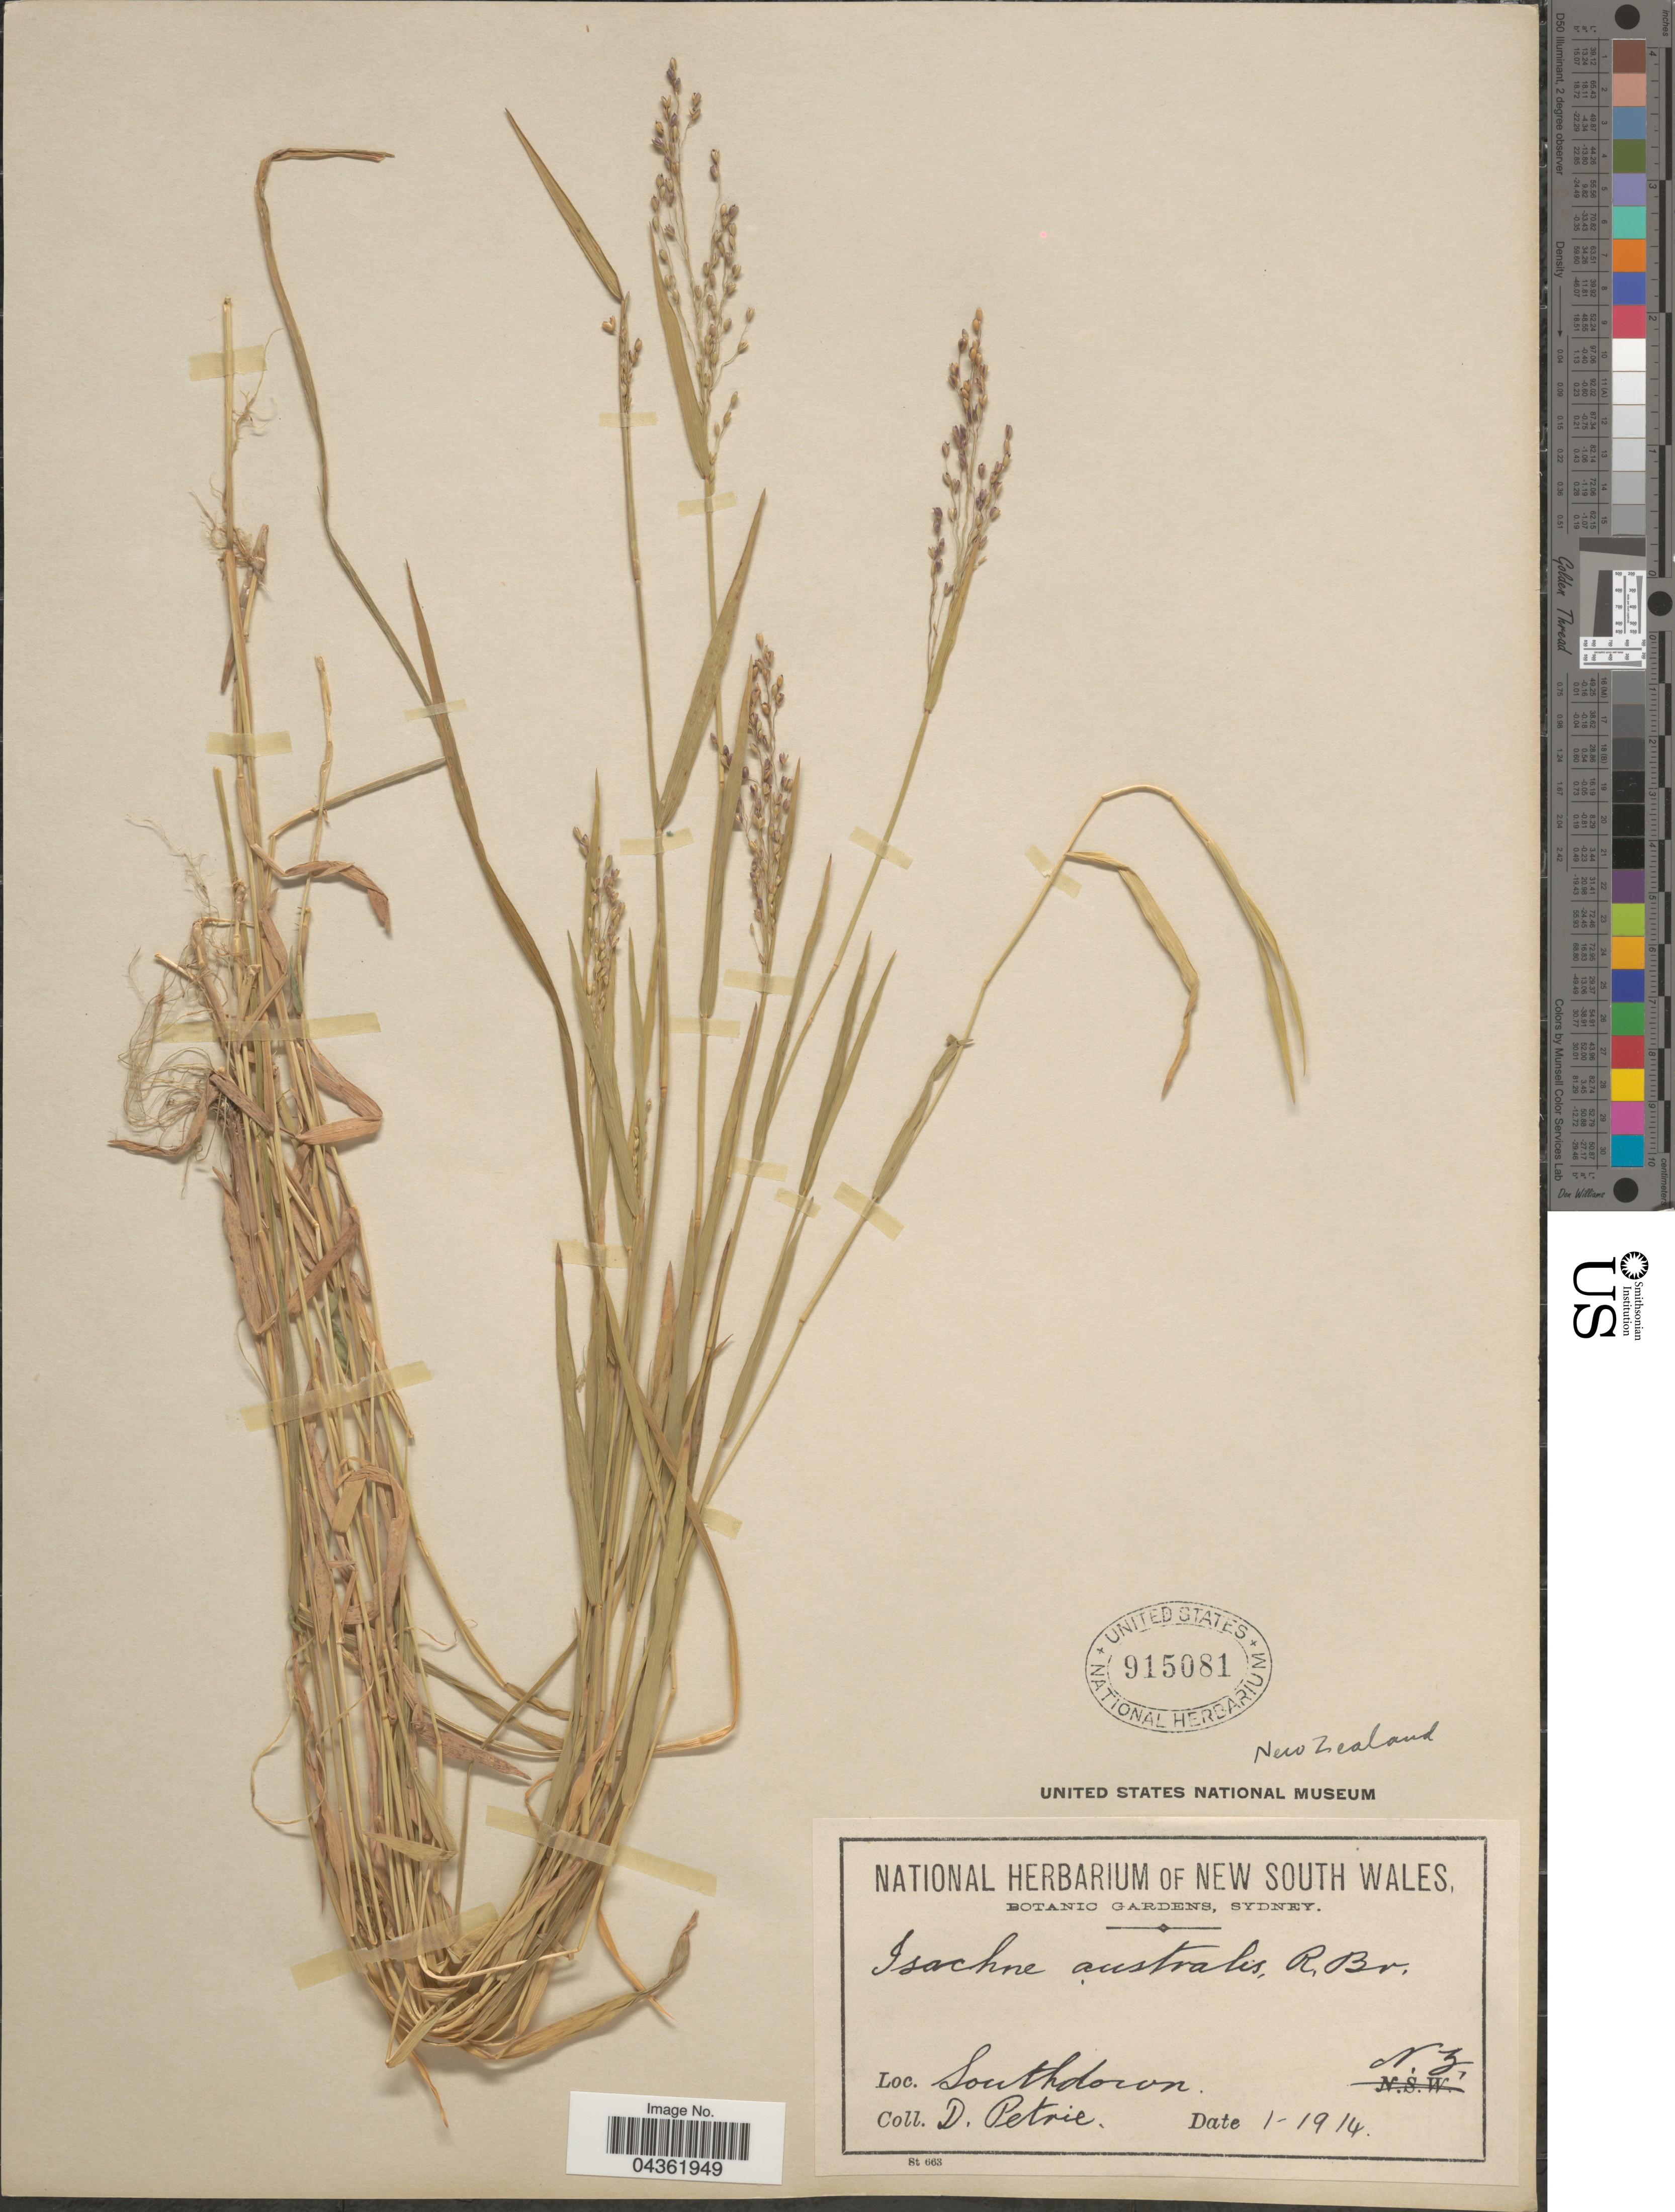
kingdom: Plantae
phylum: Tracheophyta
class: Liliopsida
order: Poales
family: Poaceae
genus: Isachne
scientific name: Isachne globosa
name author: (Thunb.) Kuntze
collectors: D. Petrie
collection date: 1914-01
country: New Zealand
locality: Southdown.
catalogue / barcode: US 915081